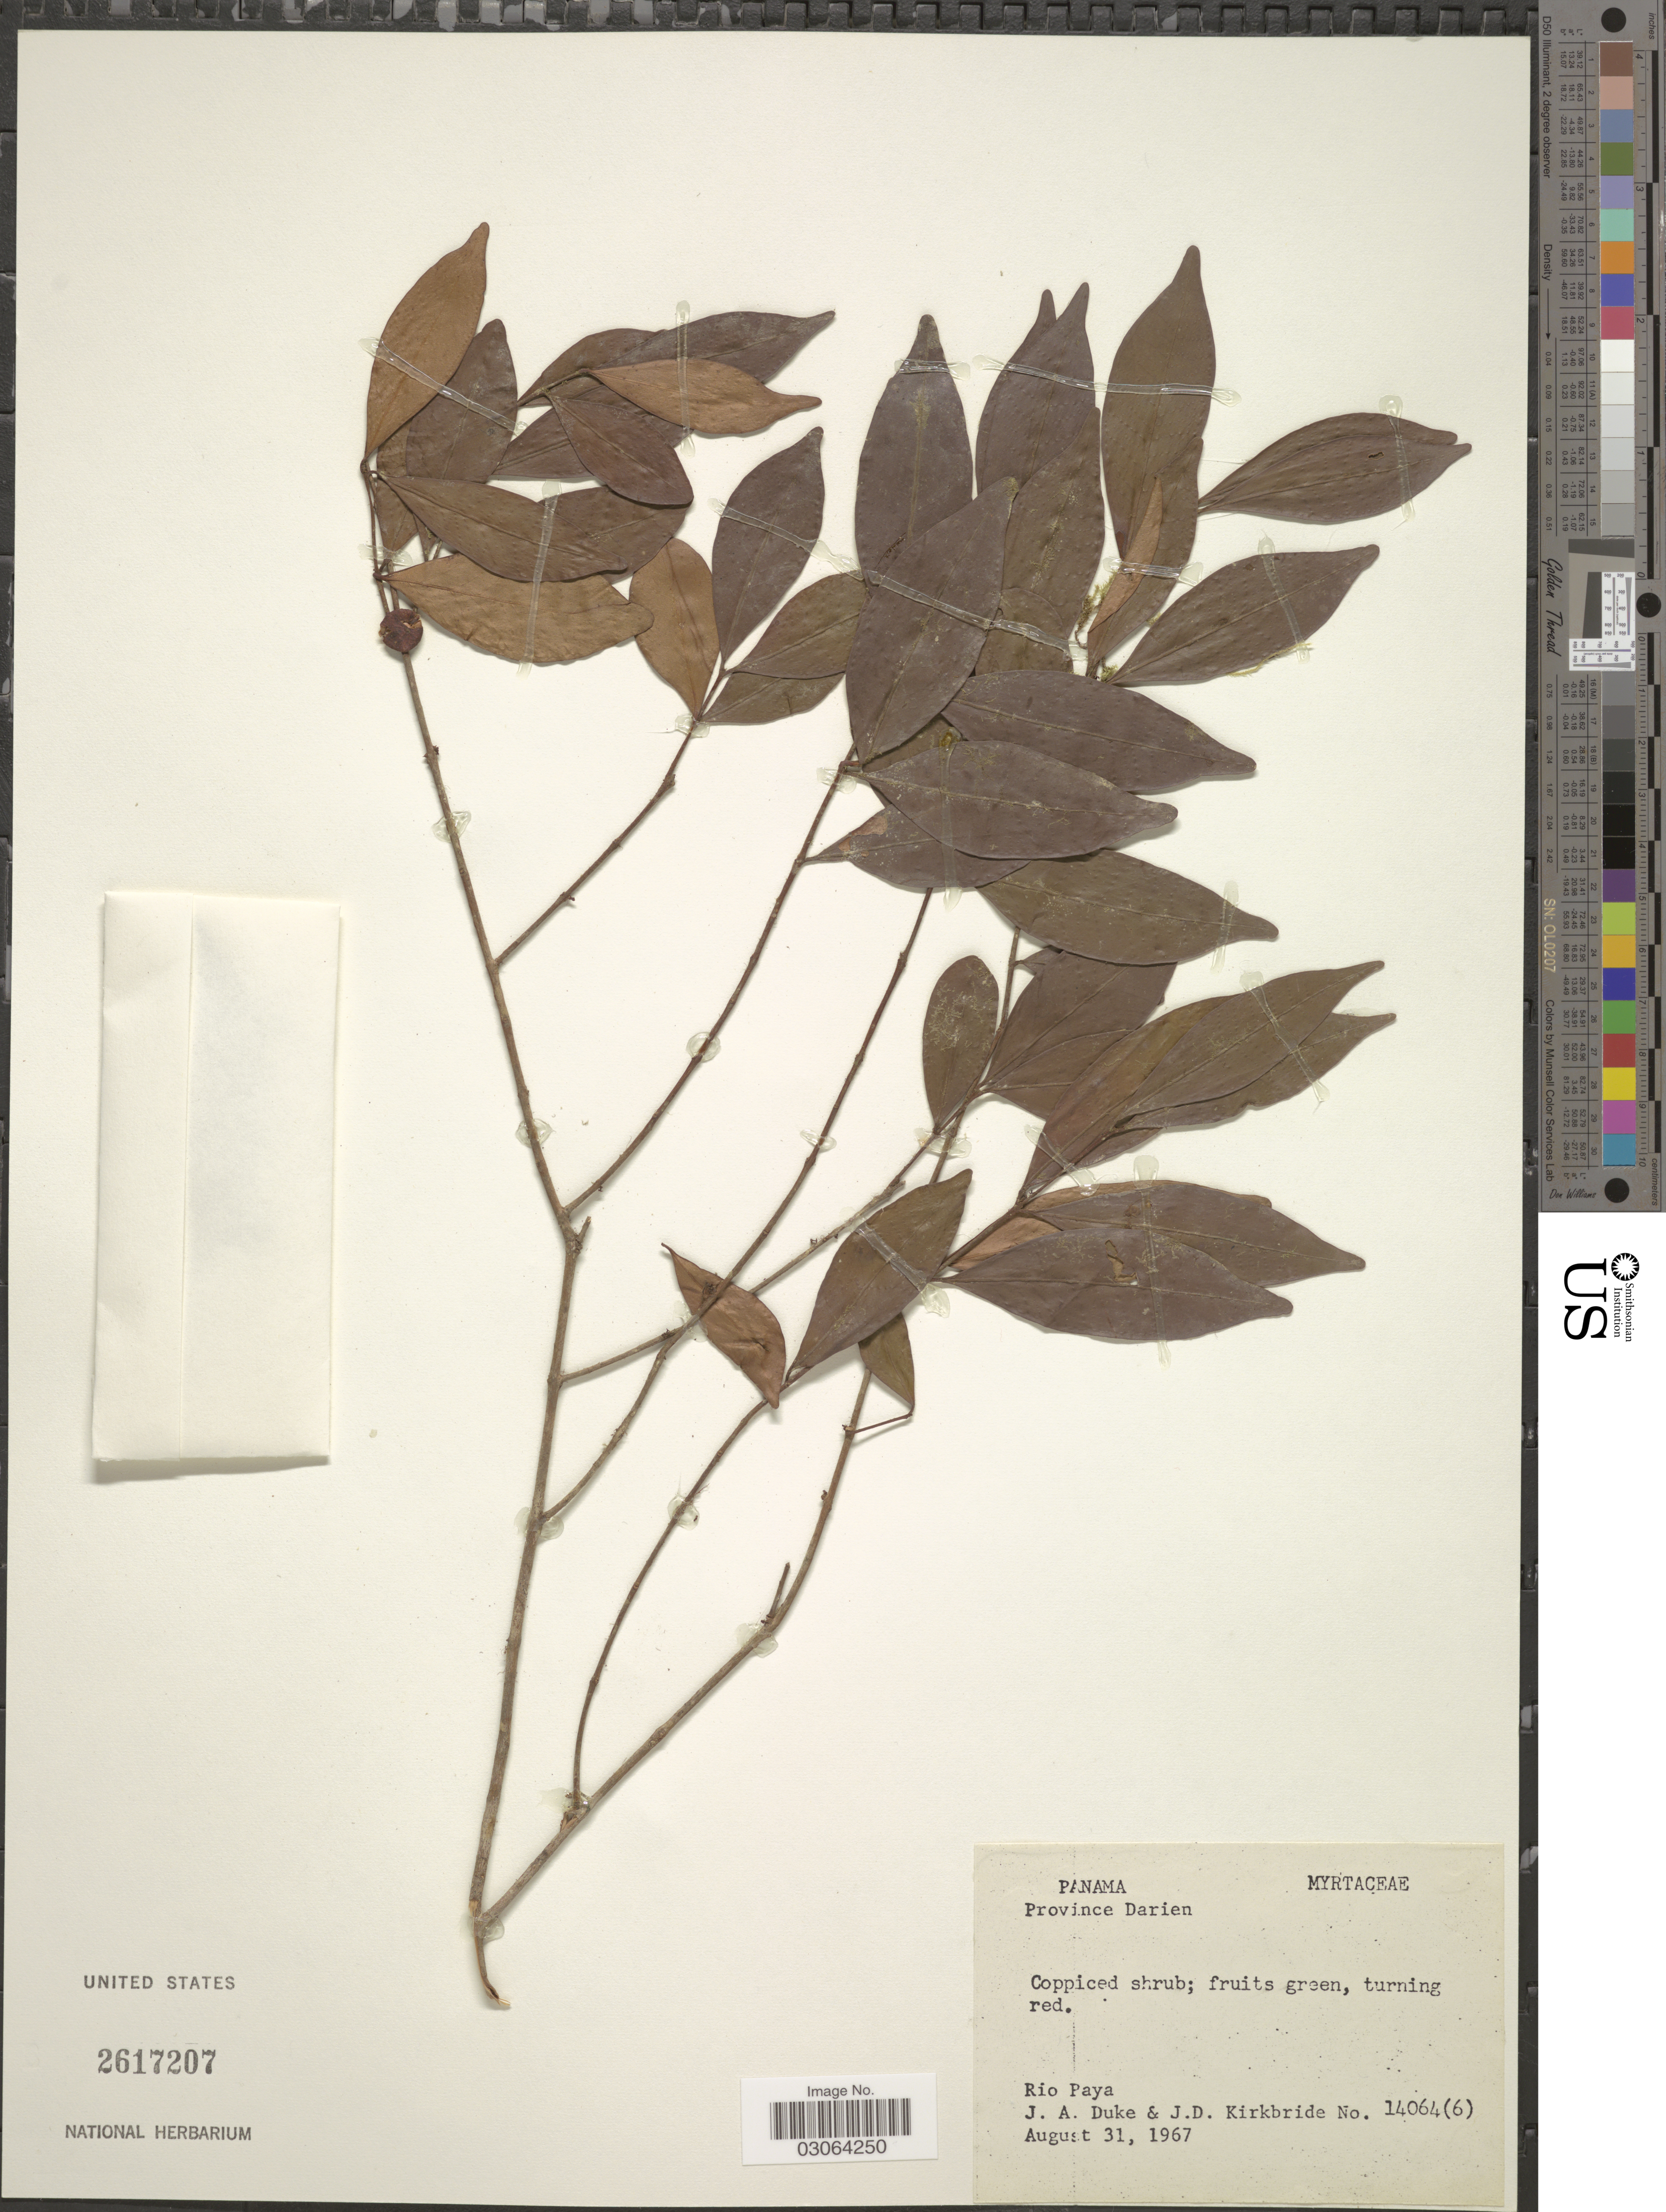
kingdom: Plantae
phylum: Tracheophyta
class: Magnoliopsida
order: Myrtales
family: Myrtaceae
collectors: J. A. Duke & J. Kirkbride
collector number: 14064 (6)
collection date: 1967-08-31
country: Panama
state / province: Darién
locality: Province Darien, Rio Paya.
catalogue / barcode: US 2617207